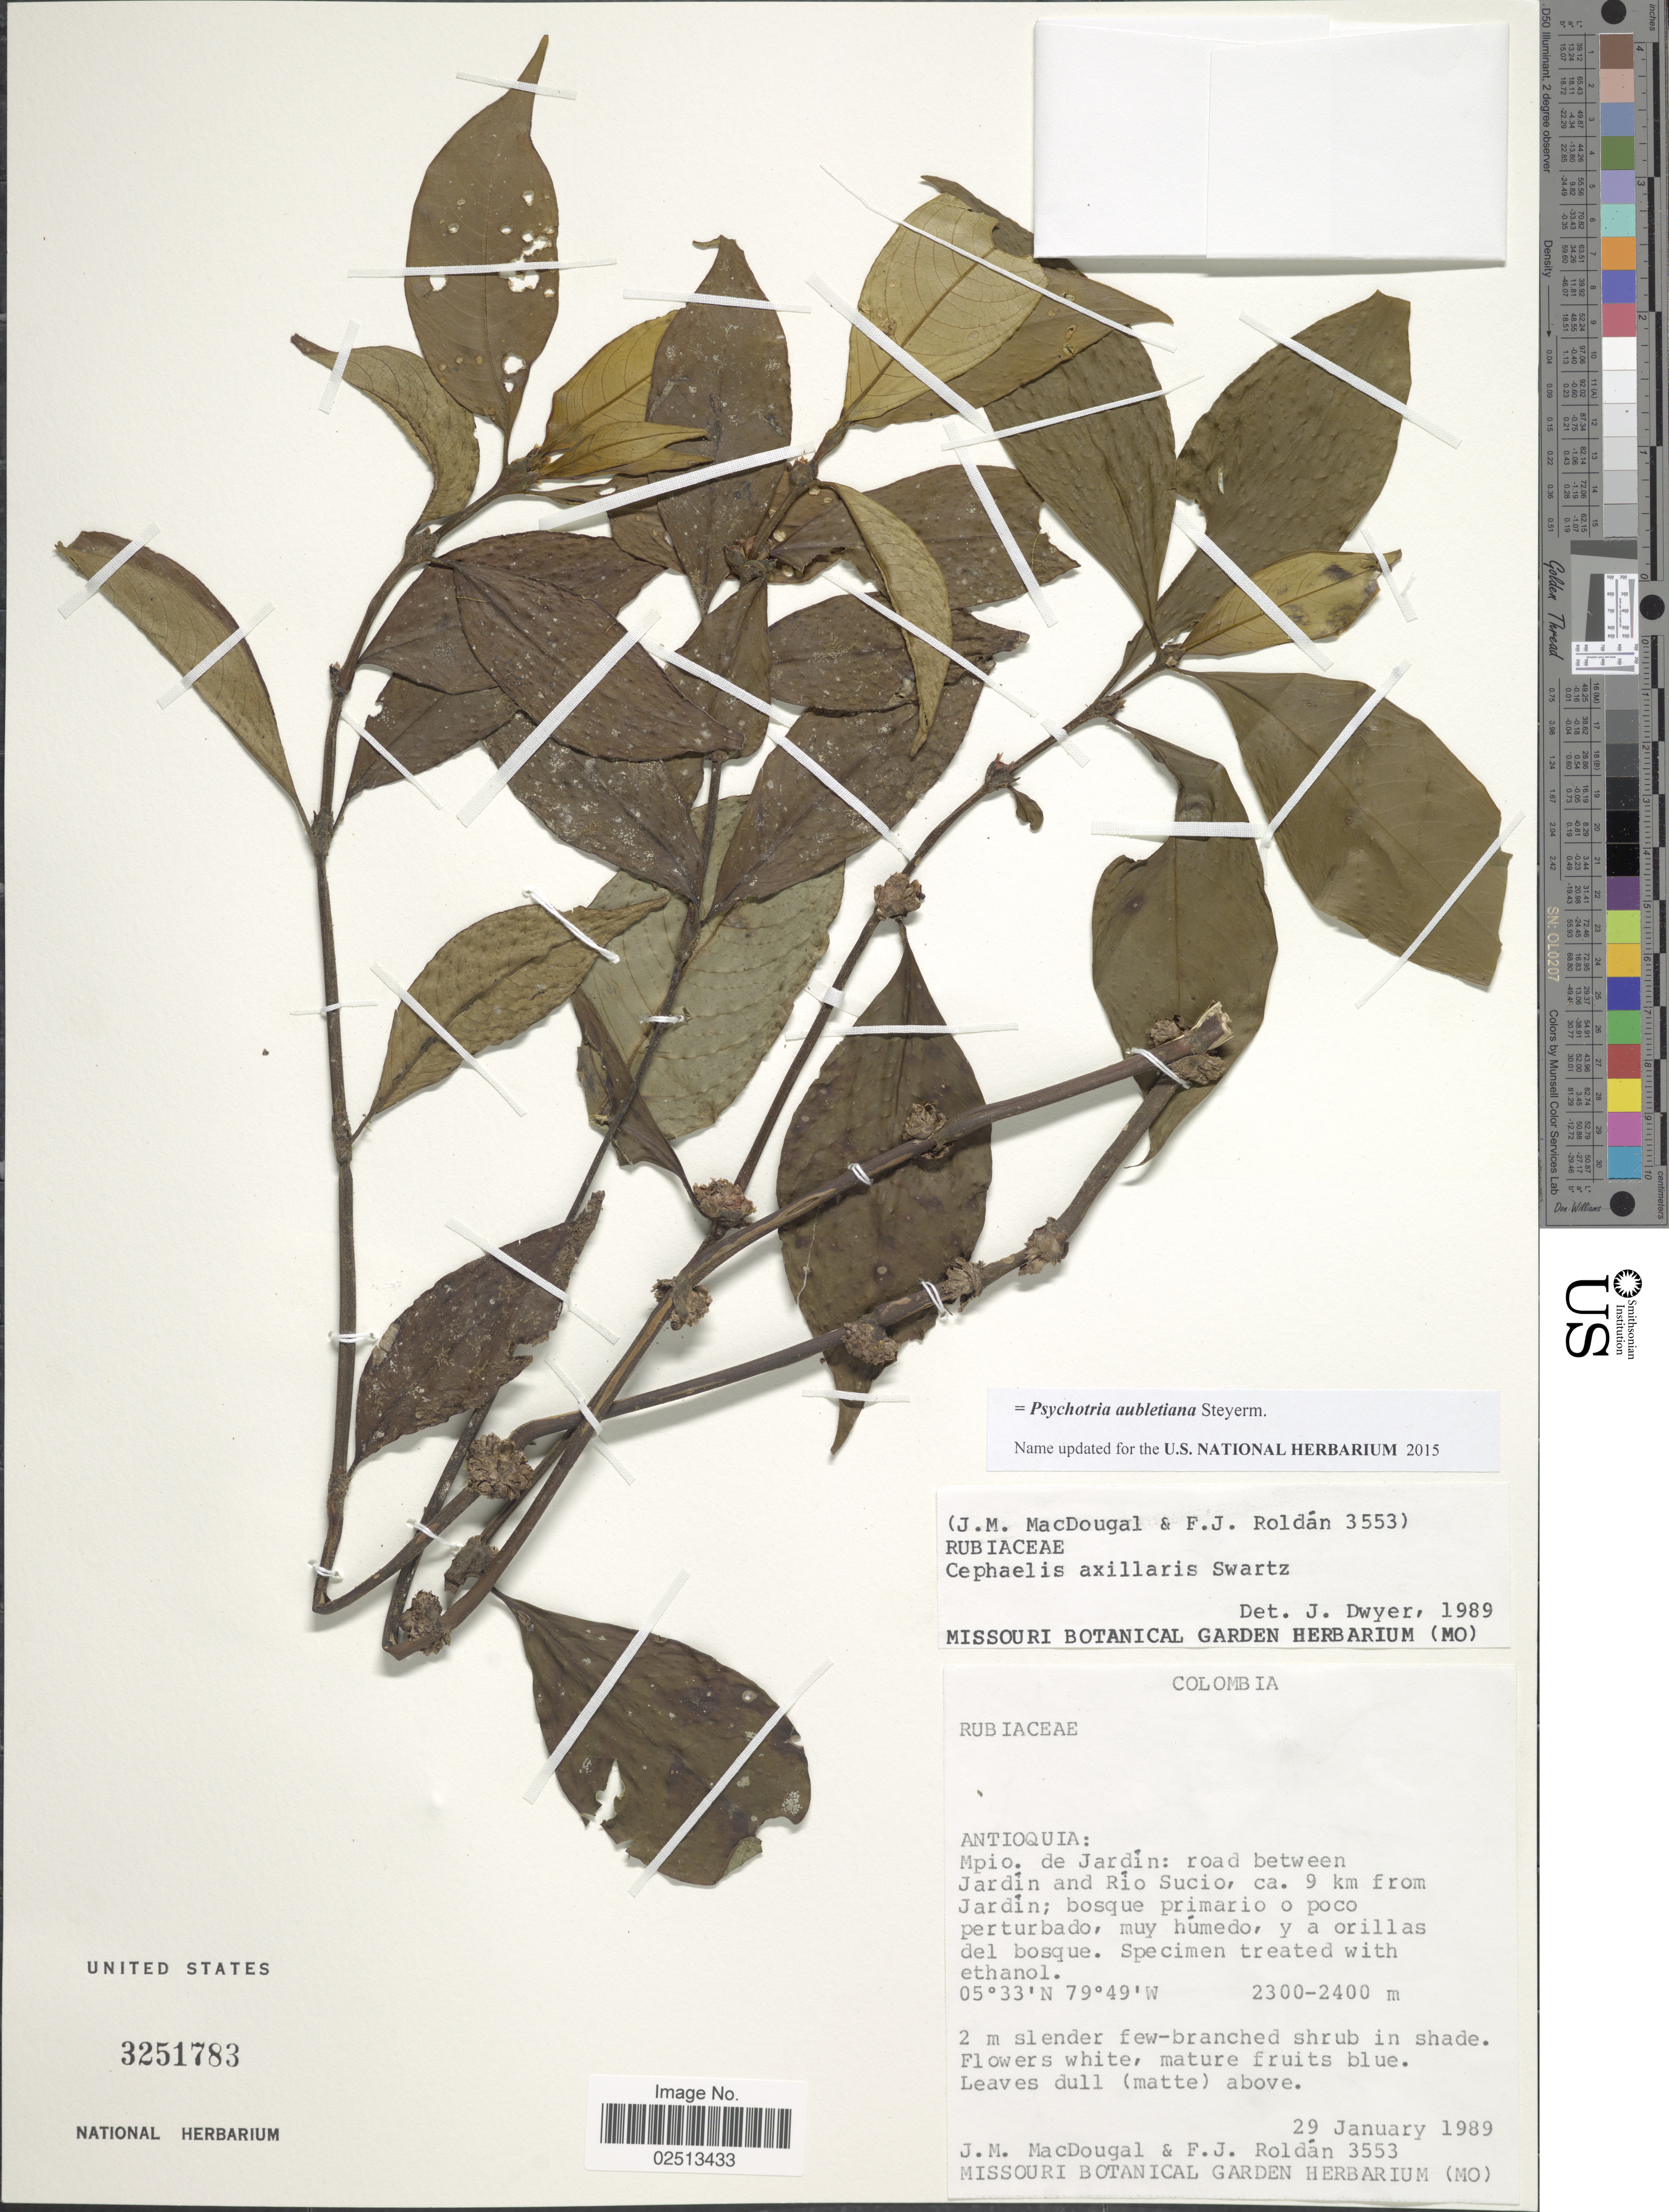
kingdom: Plantae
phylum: Tracheophyta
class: Magnoliopsida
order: Gentianales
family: Rubiaceae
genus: Psychotria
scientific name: Psychotria aubletiana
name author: Steyerm.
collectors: J. M. MacDougal & F. J. Roldán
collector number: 3553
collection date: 1989-01-29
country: Colombia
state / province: Antioquia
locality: Mpio de Jardín: road between Jardín and Río Sucio, ca. 9 km from Jardín; bosque primario o poco perturbado, muy húmedo, y a orillas del bosque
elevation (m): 2300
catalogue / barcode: US 3251783